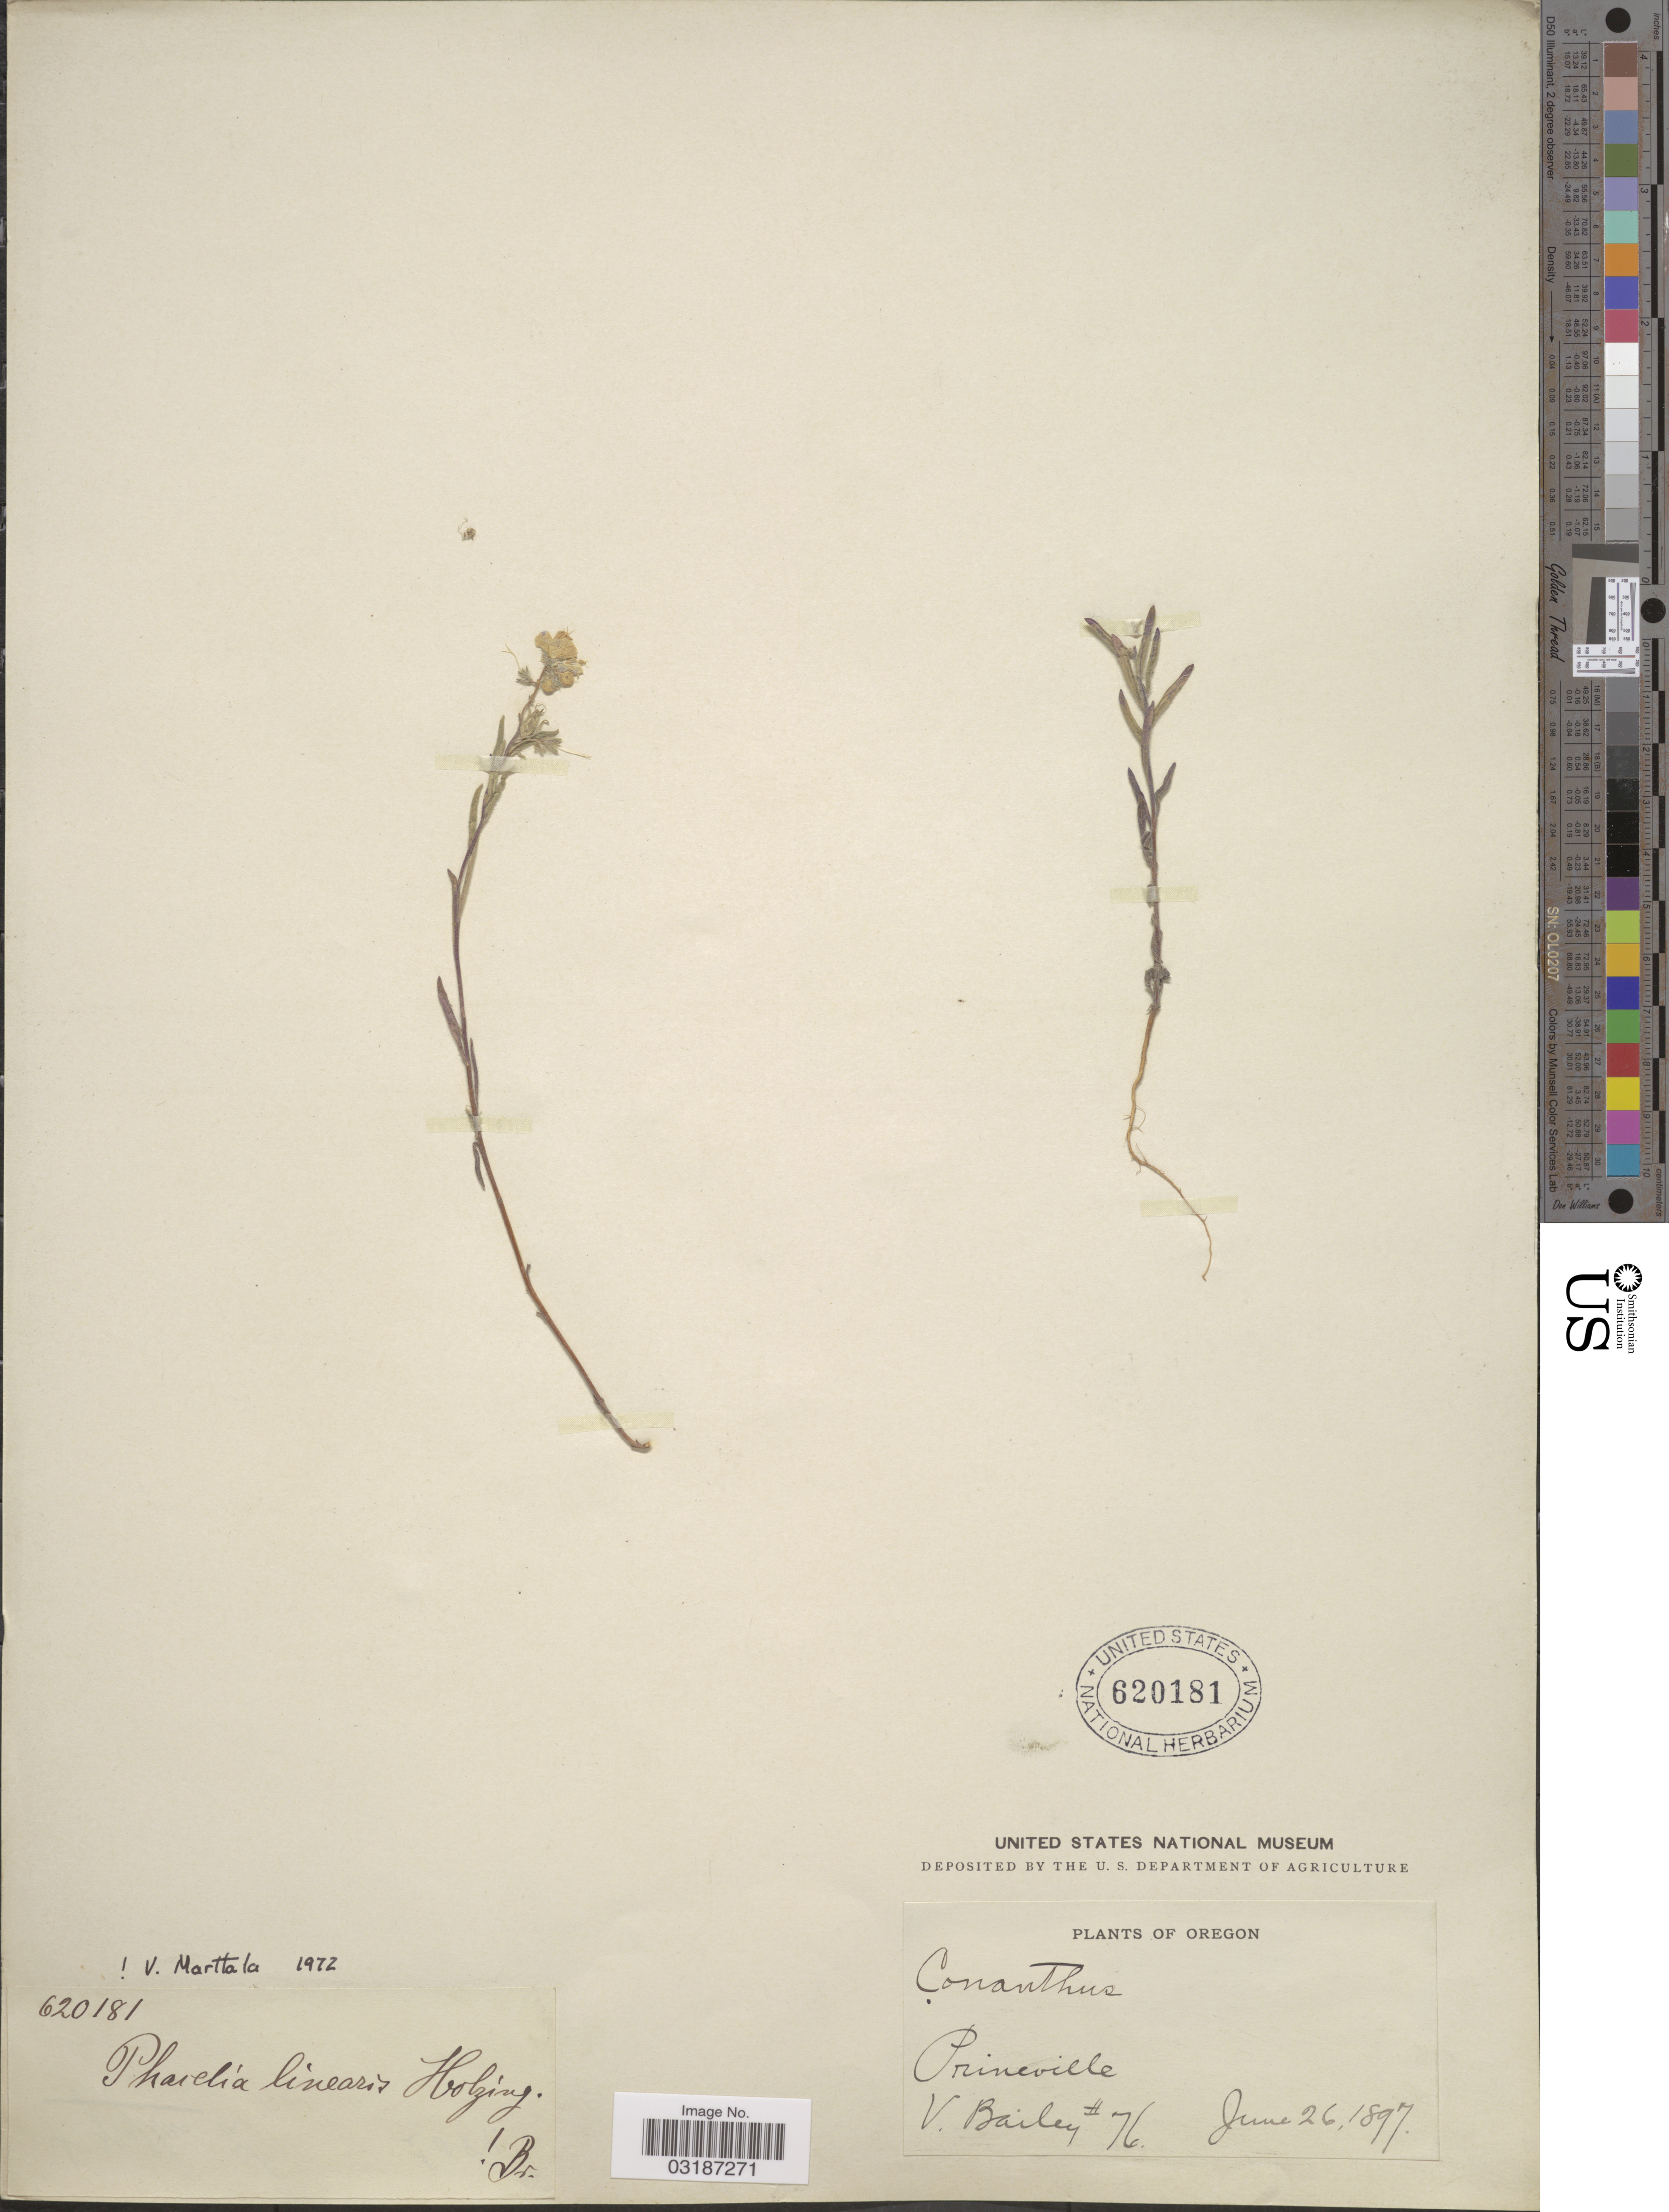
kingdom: Plantae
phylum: Tracheophyta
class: Magnoliopsida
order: Boraginales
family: Hydrophyllaceae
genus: Phacelia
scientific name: Phacelia linearis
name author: (Pursh) Holz.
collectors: V. L. Bailey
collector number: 76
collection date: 1897-06-26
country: United States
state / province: Oregon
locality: Prineville.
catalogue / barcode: US 620181